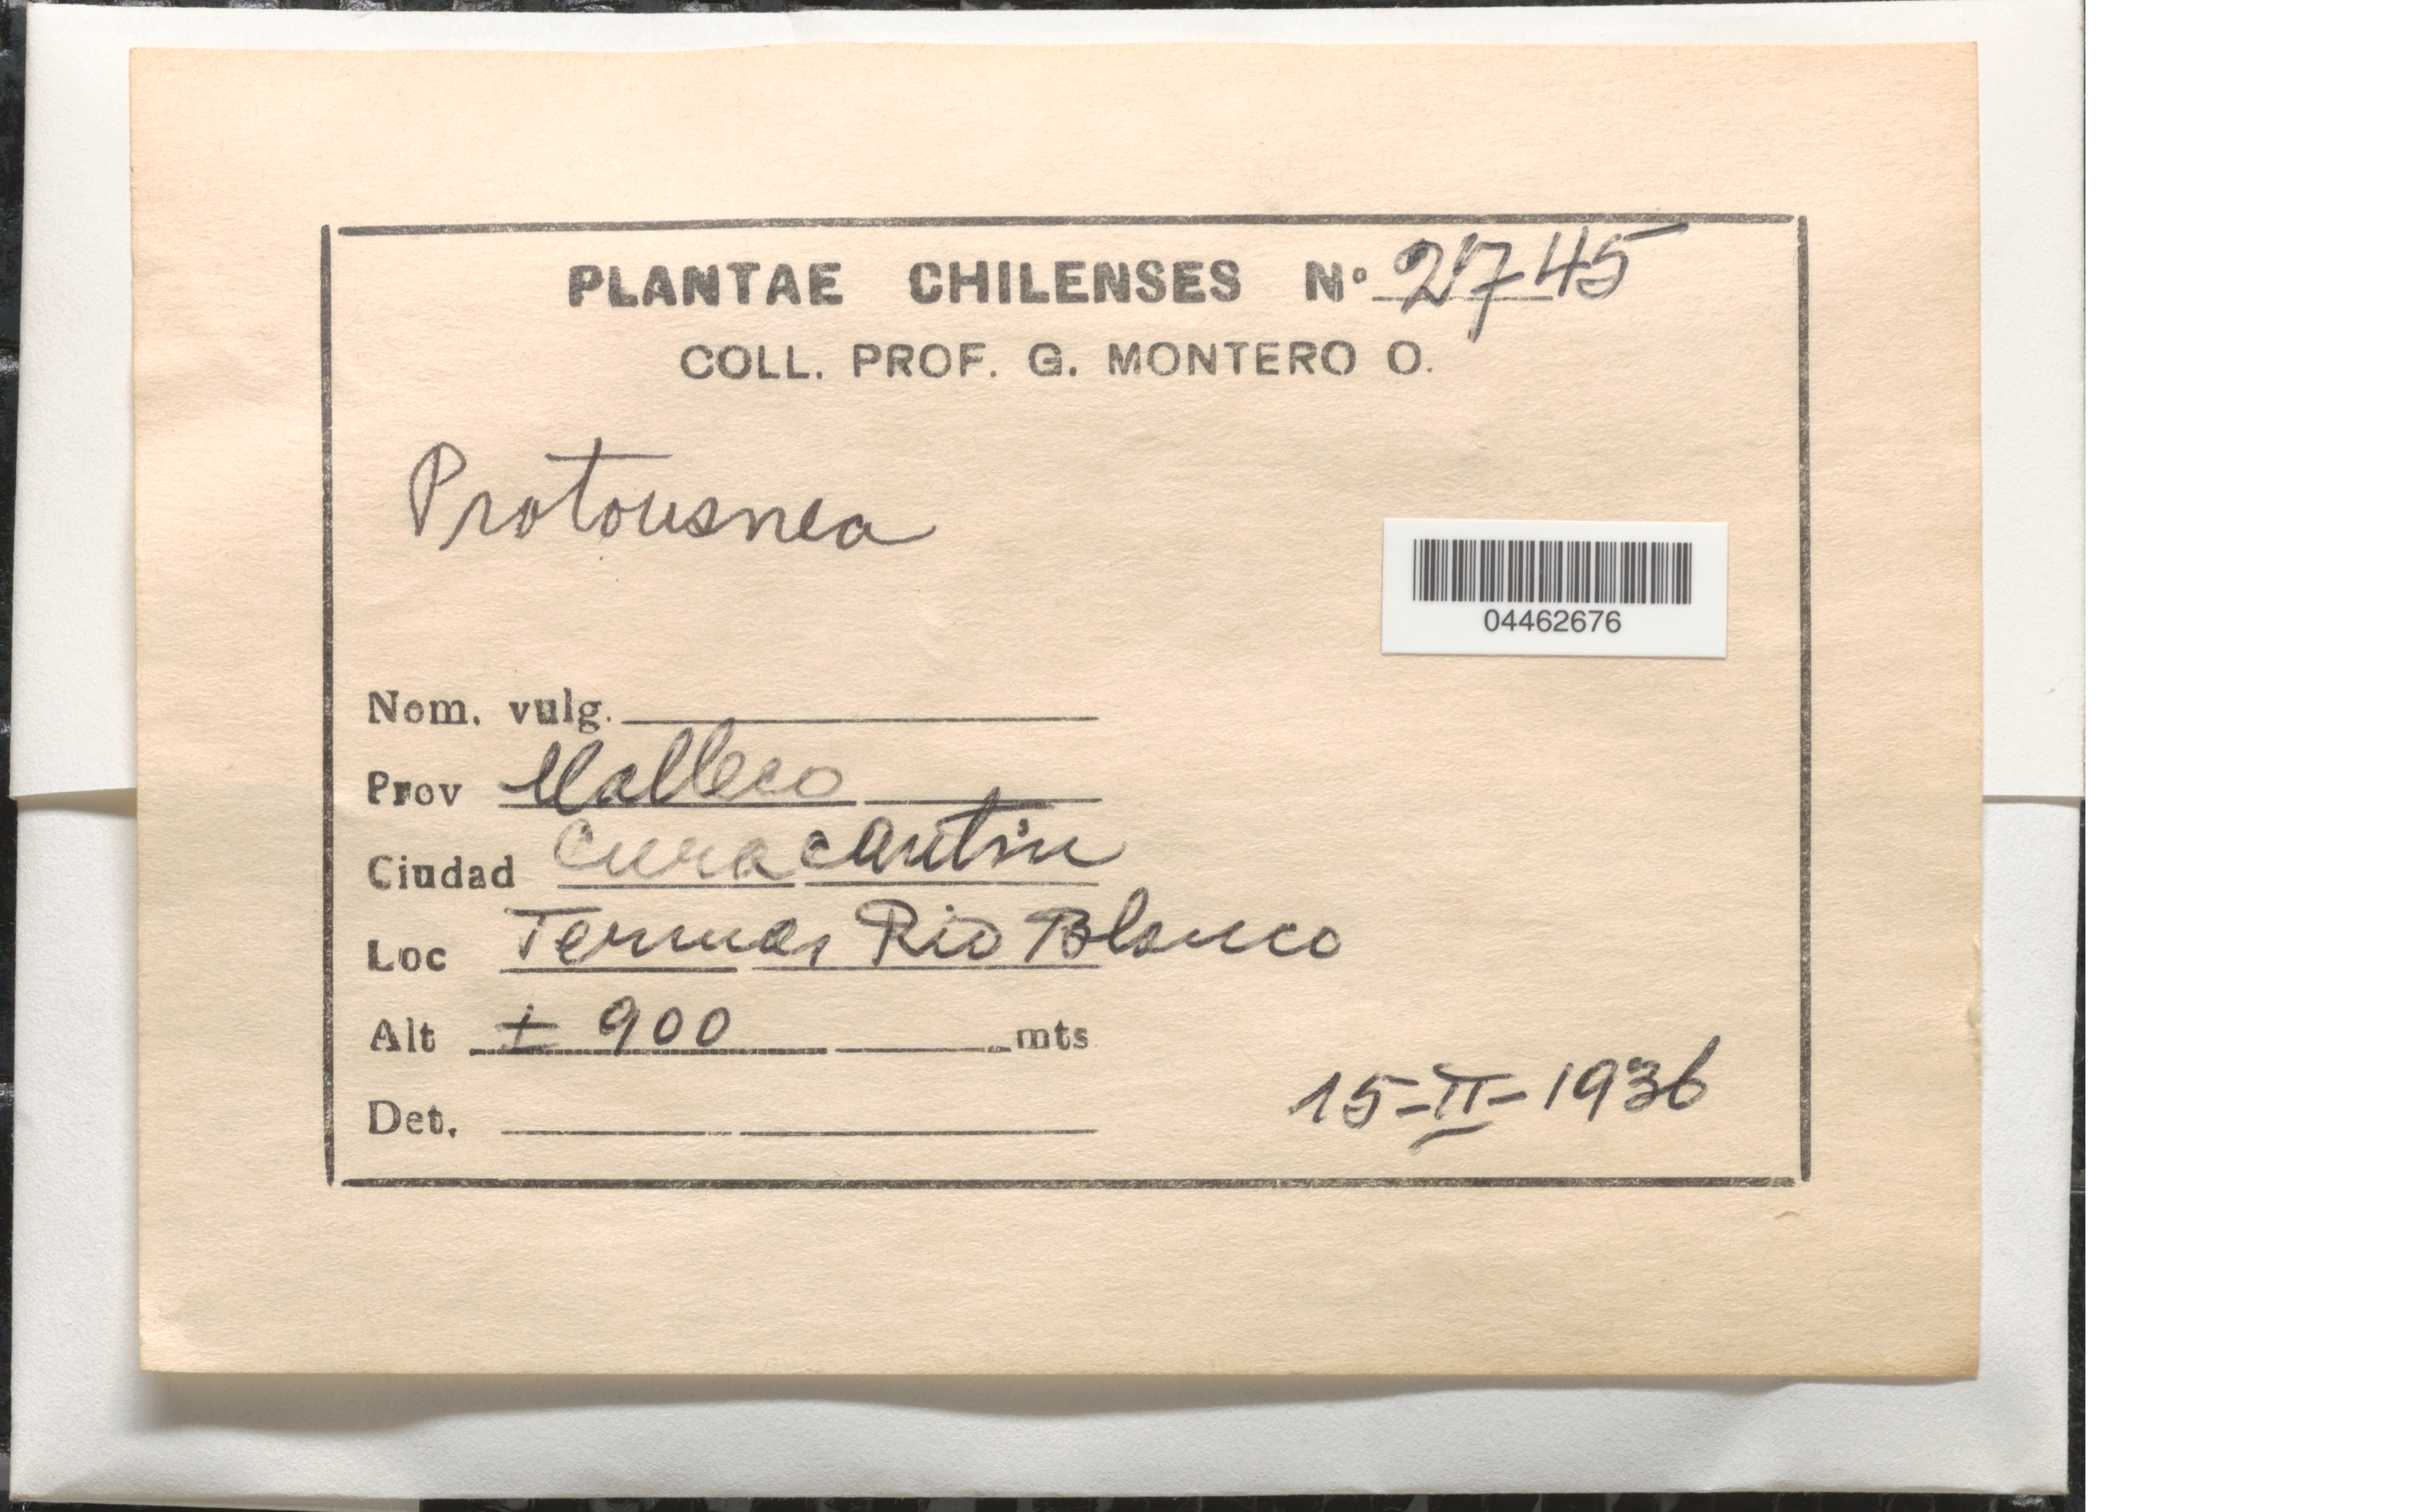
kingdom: Plantae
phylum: Tracheophyta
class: Magnoliopsida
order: Sapindales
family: Anacardiaceae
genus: Protorhus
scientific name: Protorhus sp.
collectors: G. Montero O.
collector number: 2745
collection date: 1936-02-15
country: Chile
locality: Prov Malleco. Ciudad Curacautin. Termas Rio Blanco.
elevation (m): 900